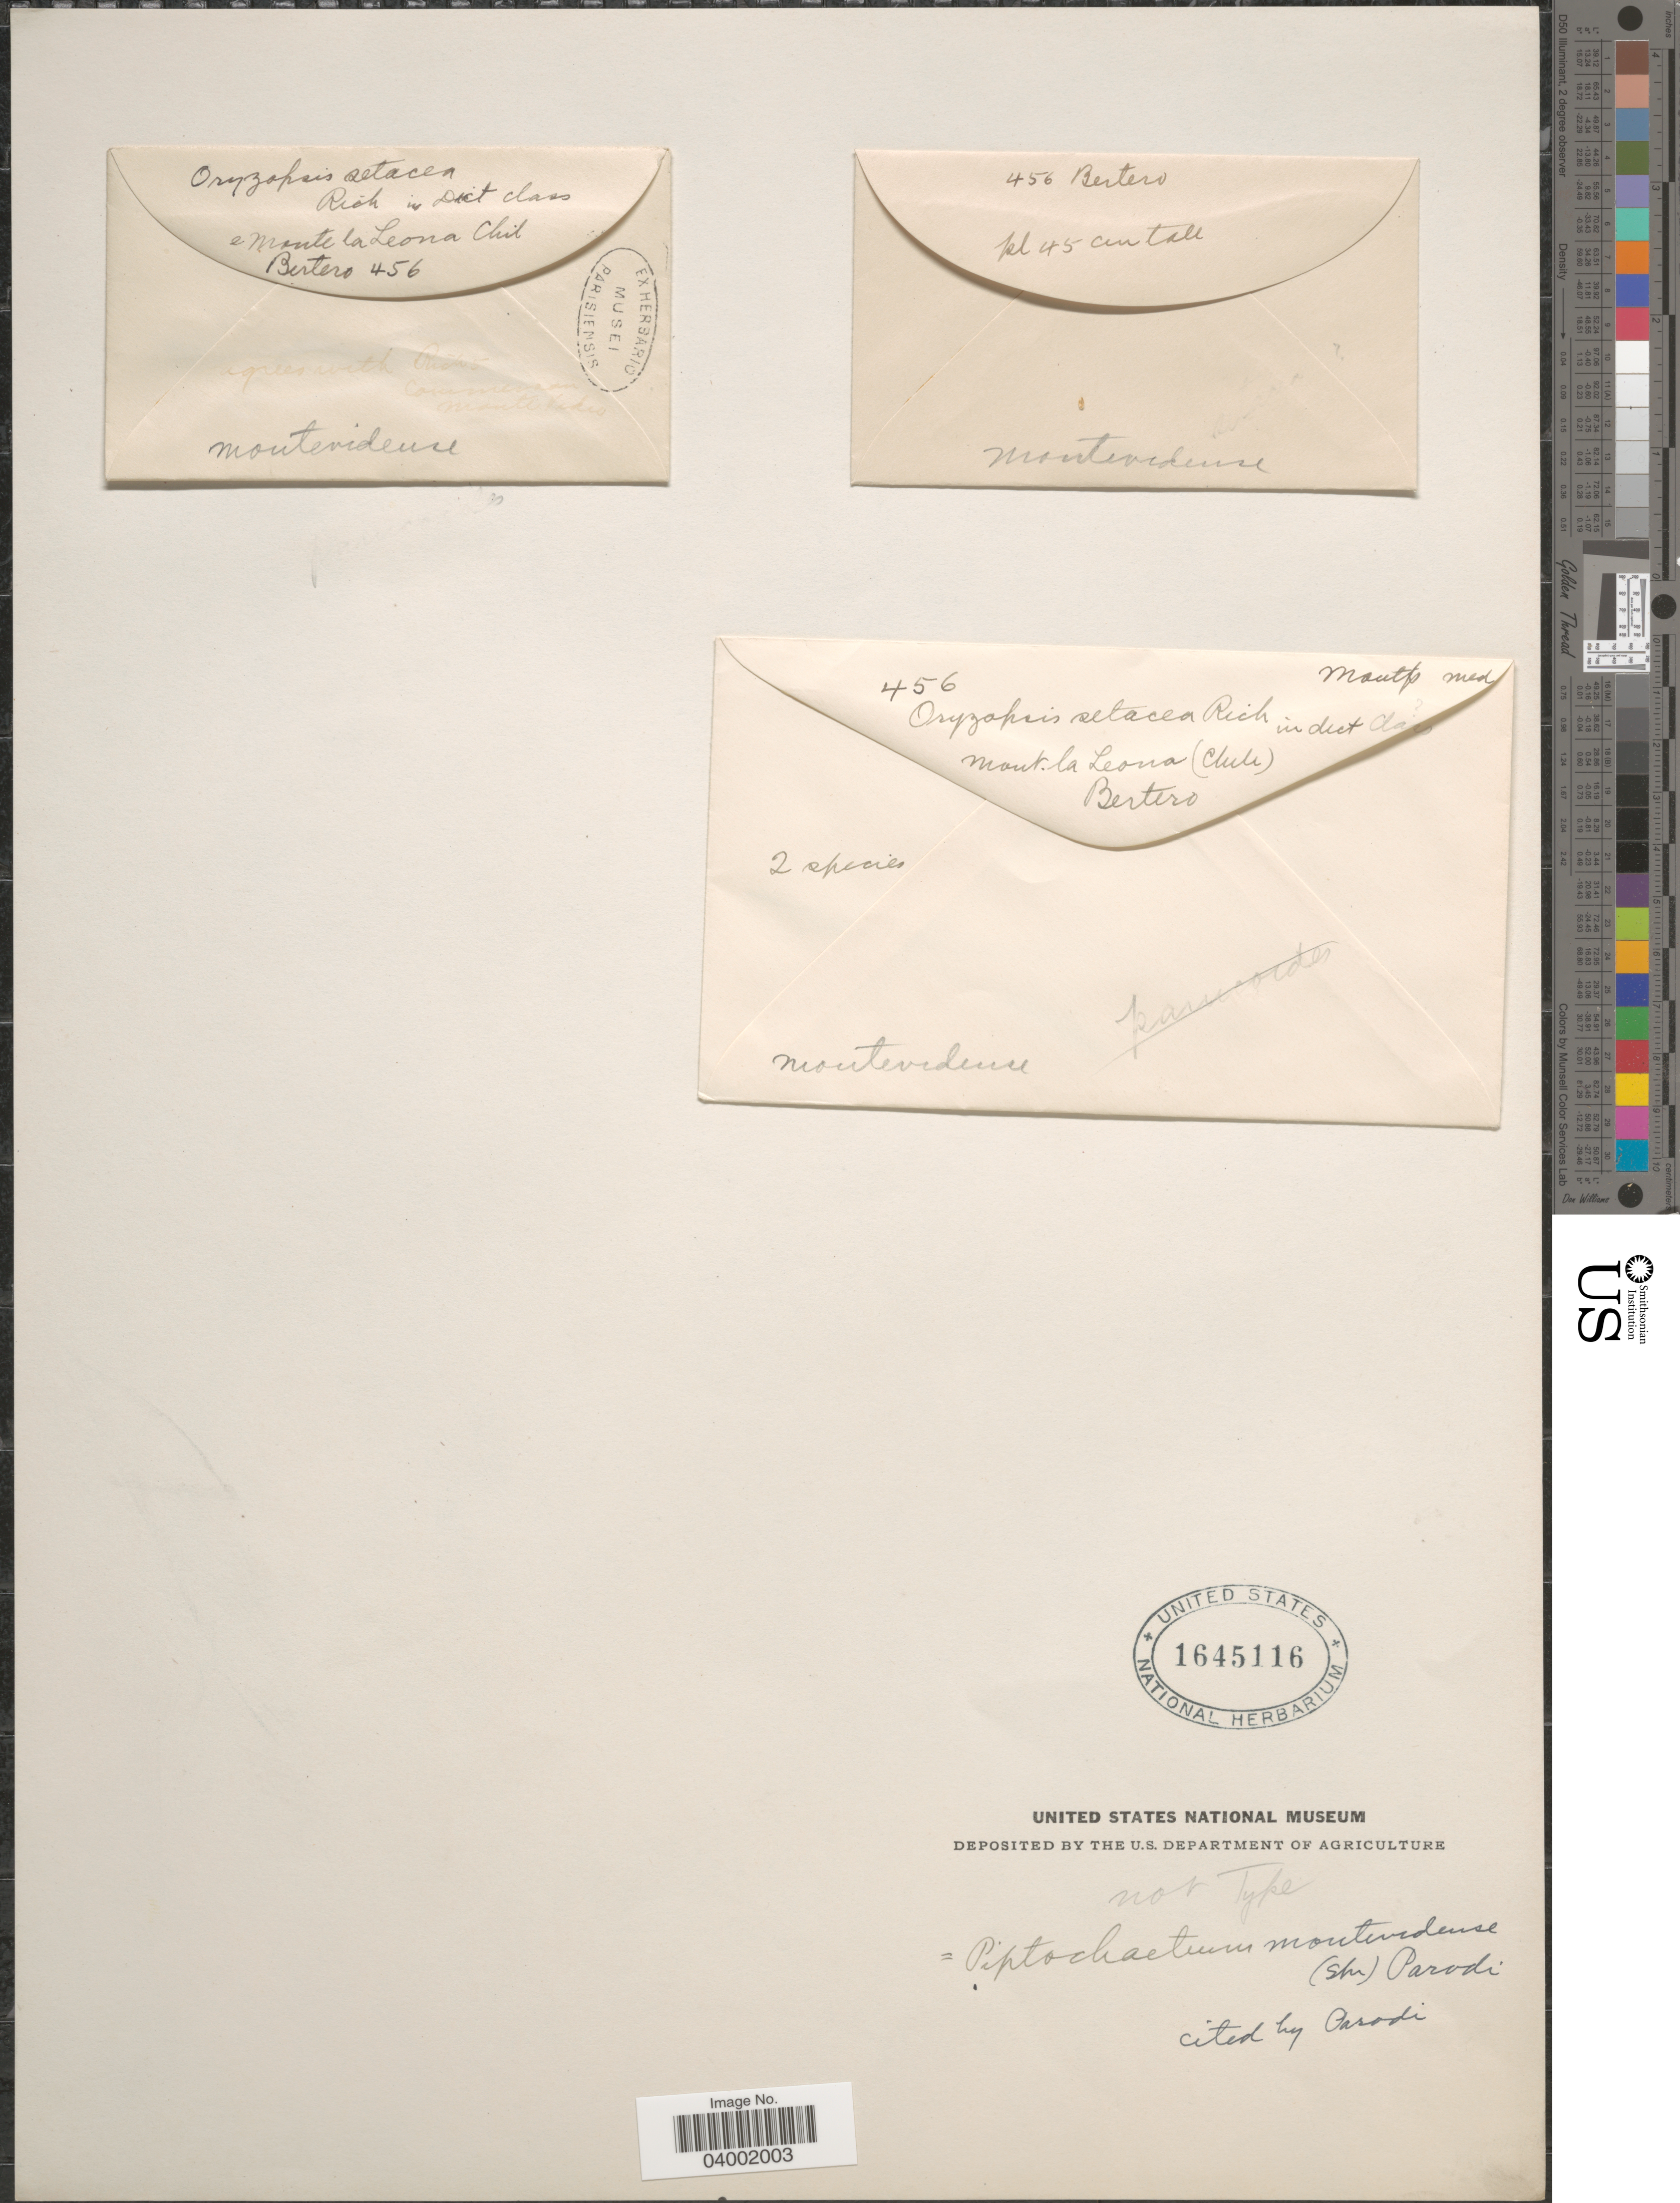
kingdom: Plantae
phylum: Tracheophyta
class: Liliopsida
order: Poales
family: Poaceae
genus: Piptochaetium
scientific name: Piptochaetium montevidense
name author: (Spreng.) Parodi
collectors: Bertero, --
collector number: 456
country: Uruguay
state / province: Montevideo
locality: Monte la Leona Chile.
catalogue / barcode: US 1645116